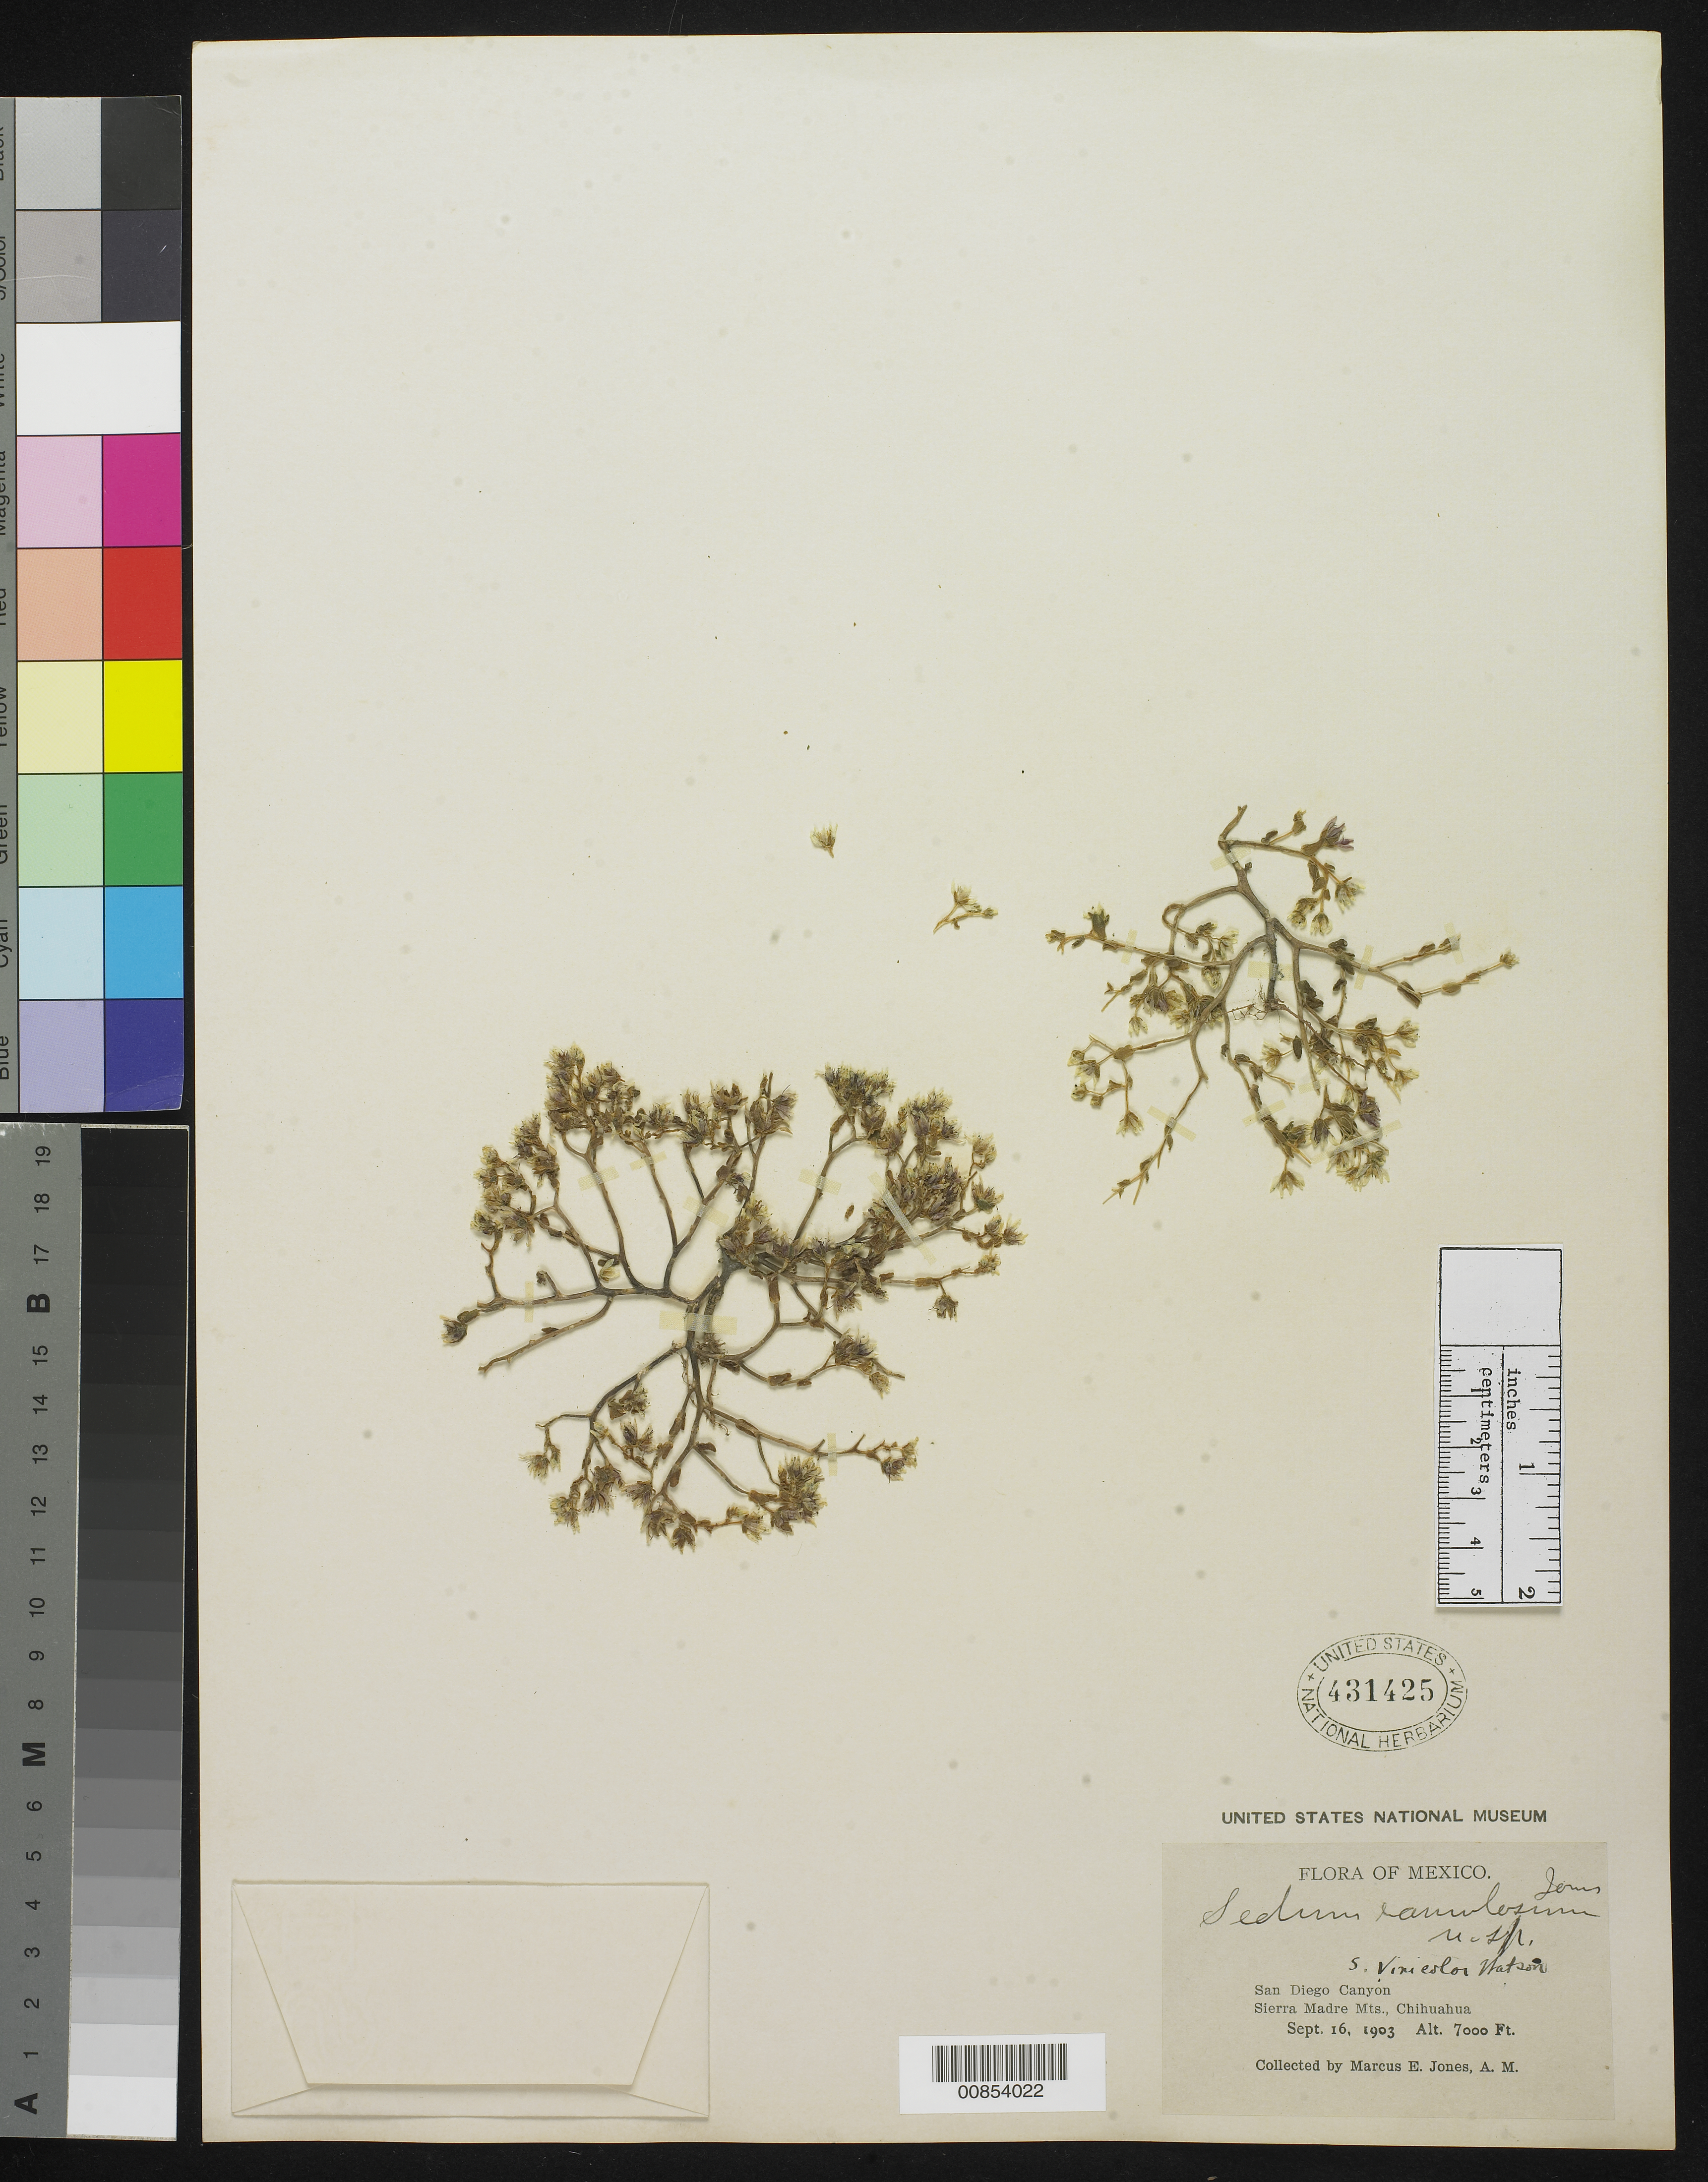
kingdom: Plantae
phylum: Tracheophyta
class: Magnoliopsida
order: Saxifragales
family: Crassulaceae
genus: Sedum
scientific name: Sedum vinicolor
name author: S. Watson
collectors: M. E. Jones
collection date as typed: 16 Sep 1903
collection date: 1903-09-16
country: Mexico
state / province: Chihuahua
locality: San Diego Canyon. Sierra Madre Mts., Chihuahua.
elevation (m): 2134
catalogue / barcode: US 431425